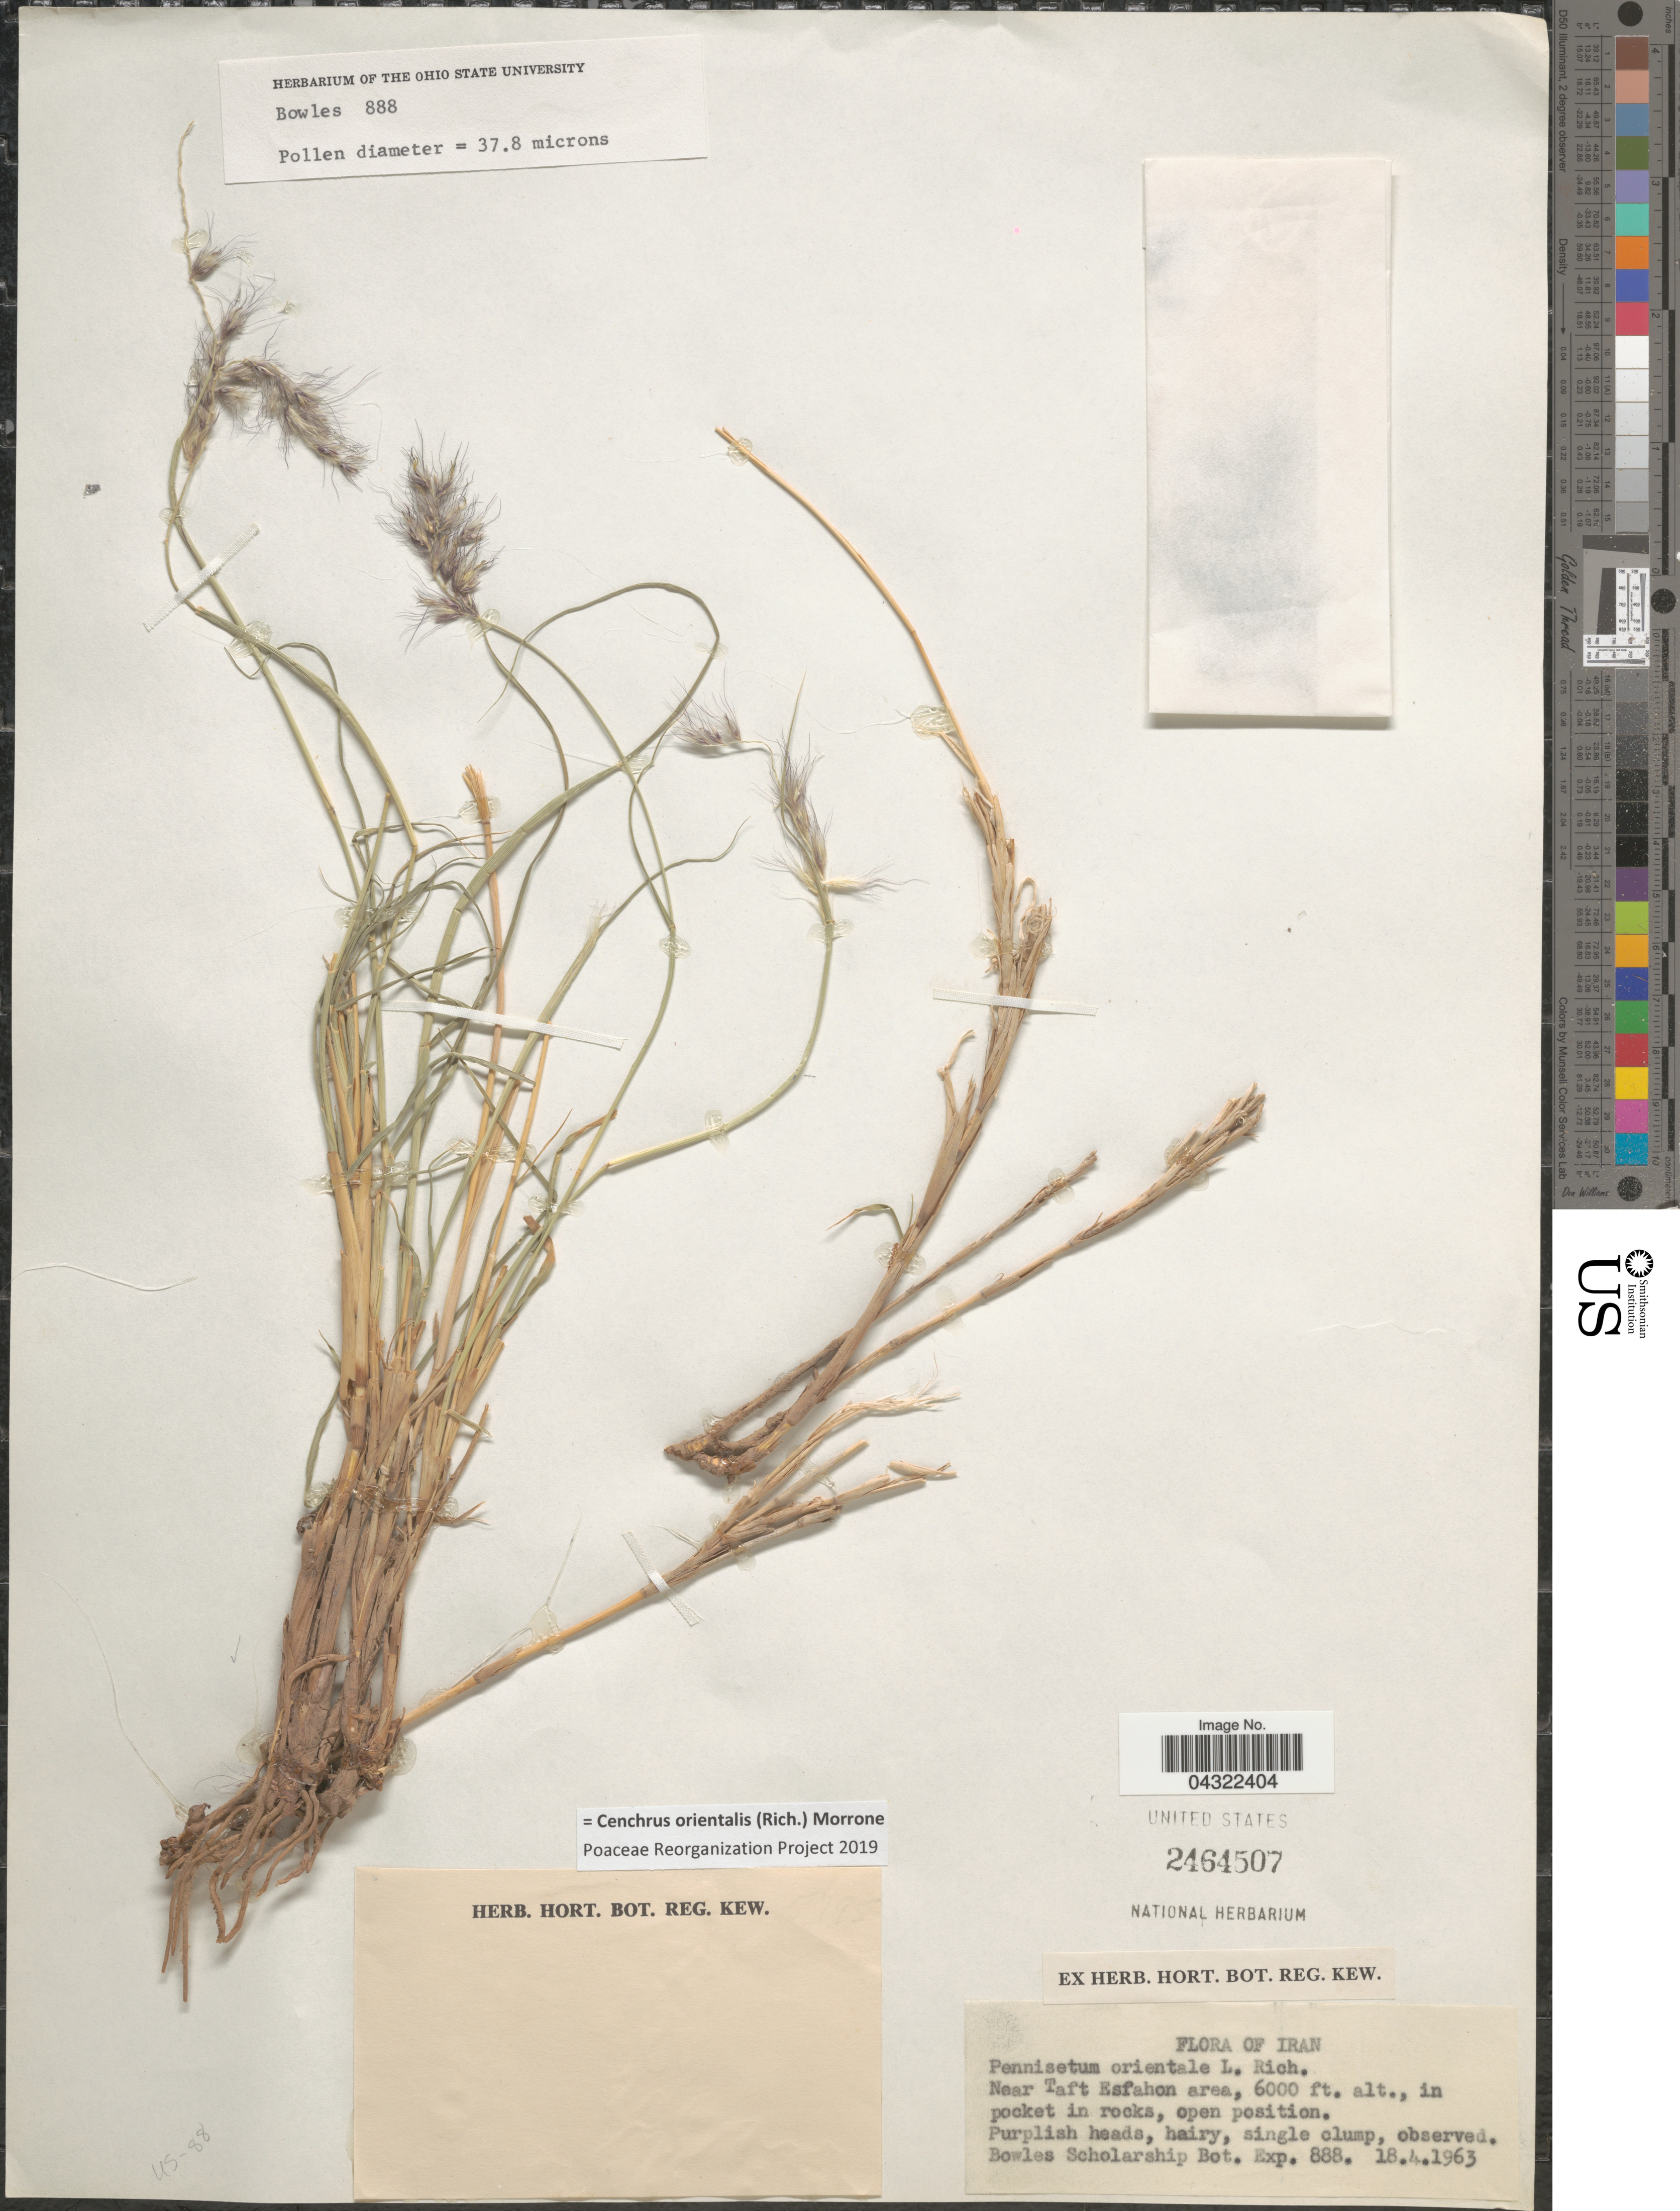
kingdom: Plantae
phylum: Tracheophyta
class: Liliopsida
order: Poales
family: Poaceae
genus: Cenchrus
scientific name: Cenchrus orientalis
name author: (Rich.) Morrone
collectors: Bowles Scholarship Bot. Exped.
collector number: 888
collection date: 1963-04-18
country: Iran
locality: Near Taft Esfahon area.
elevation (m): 1829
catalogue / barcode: US 2464507